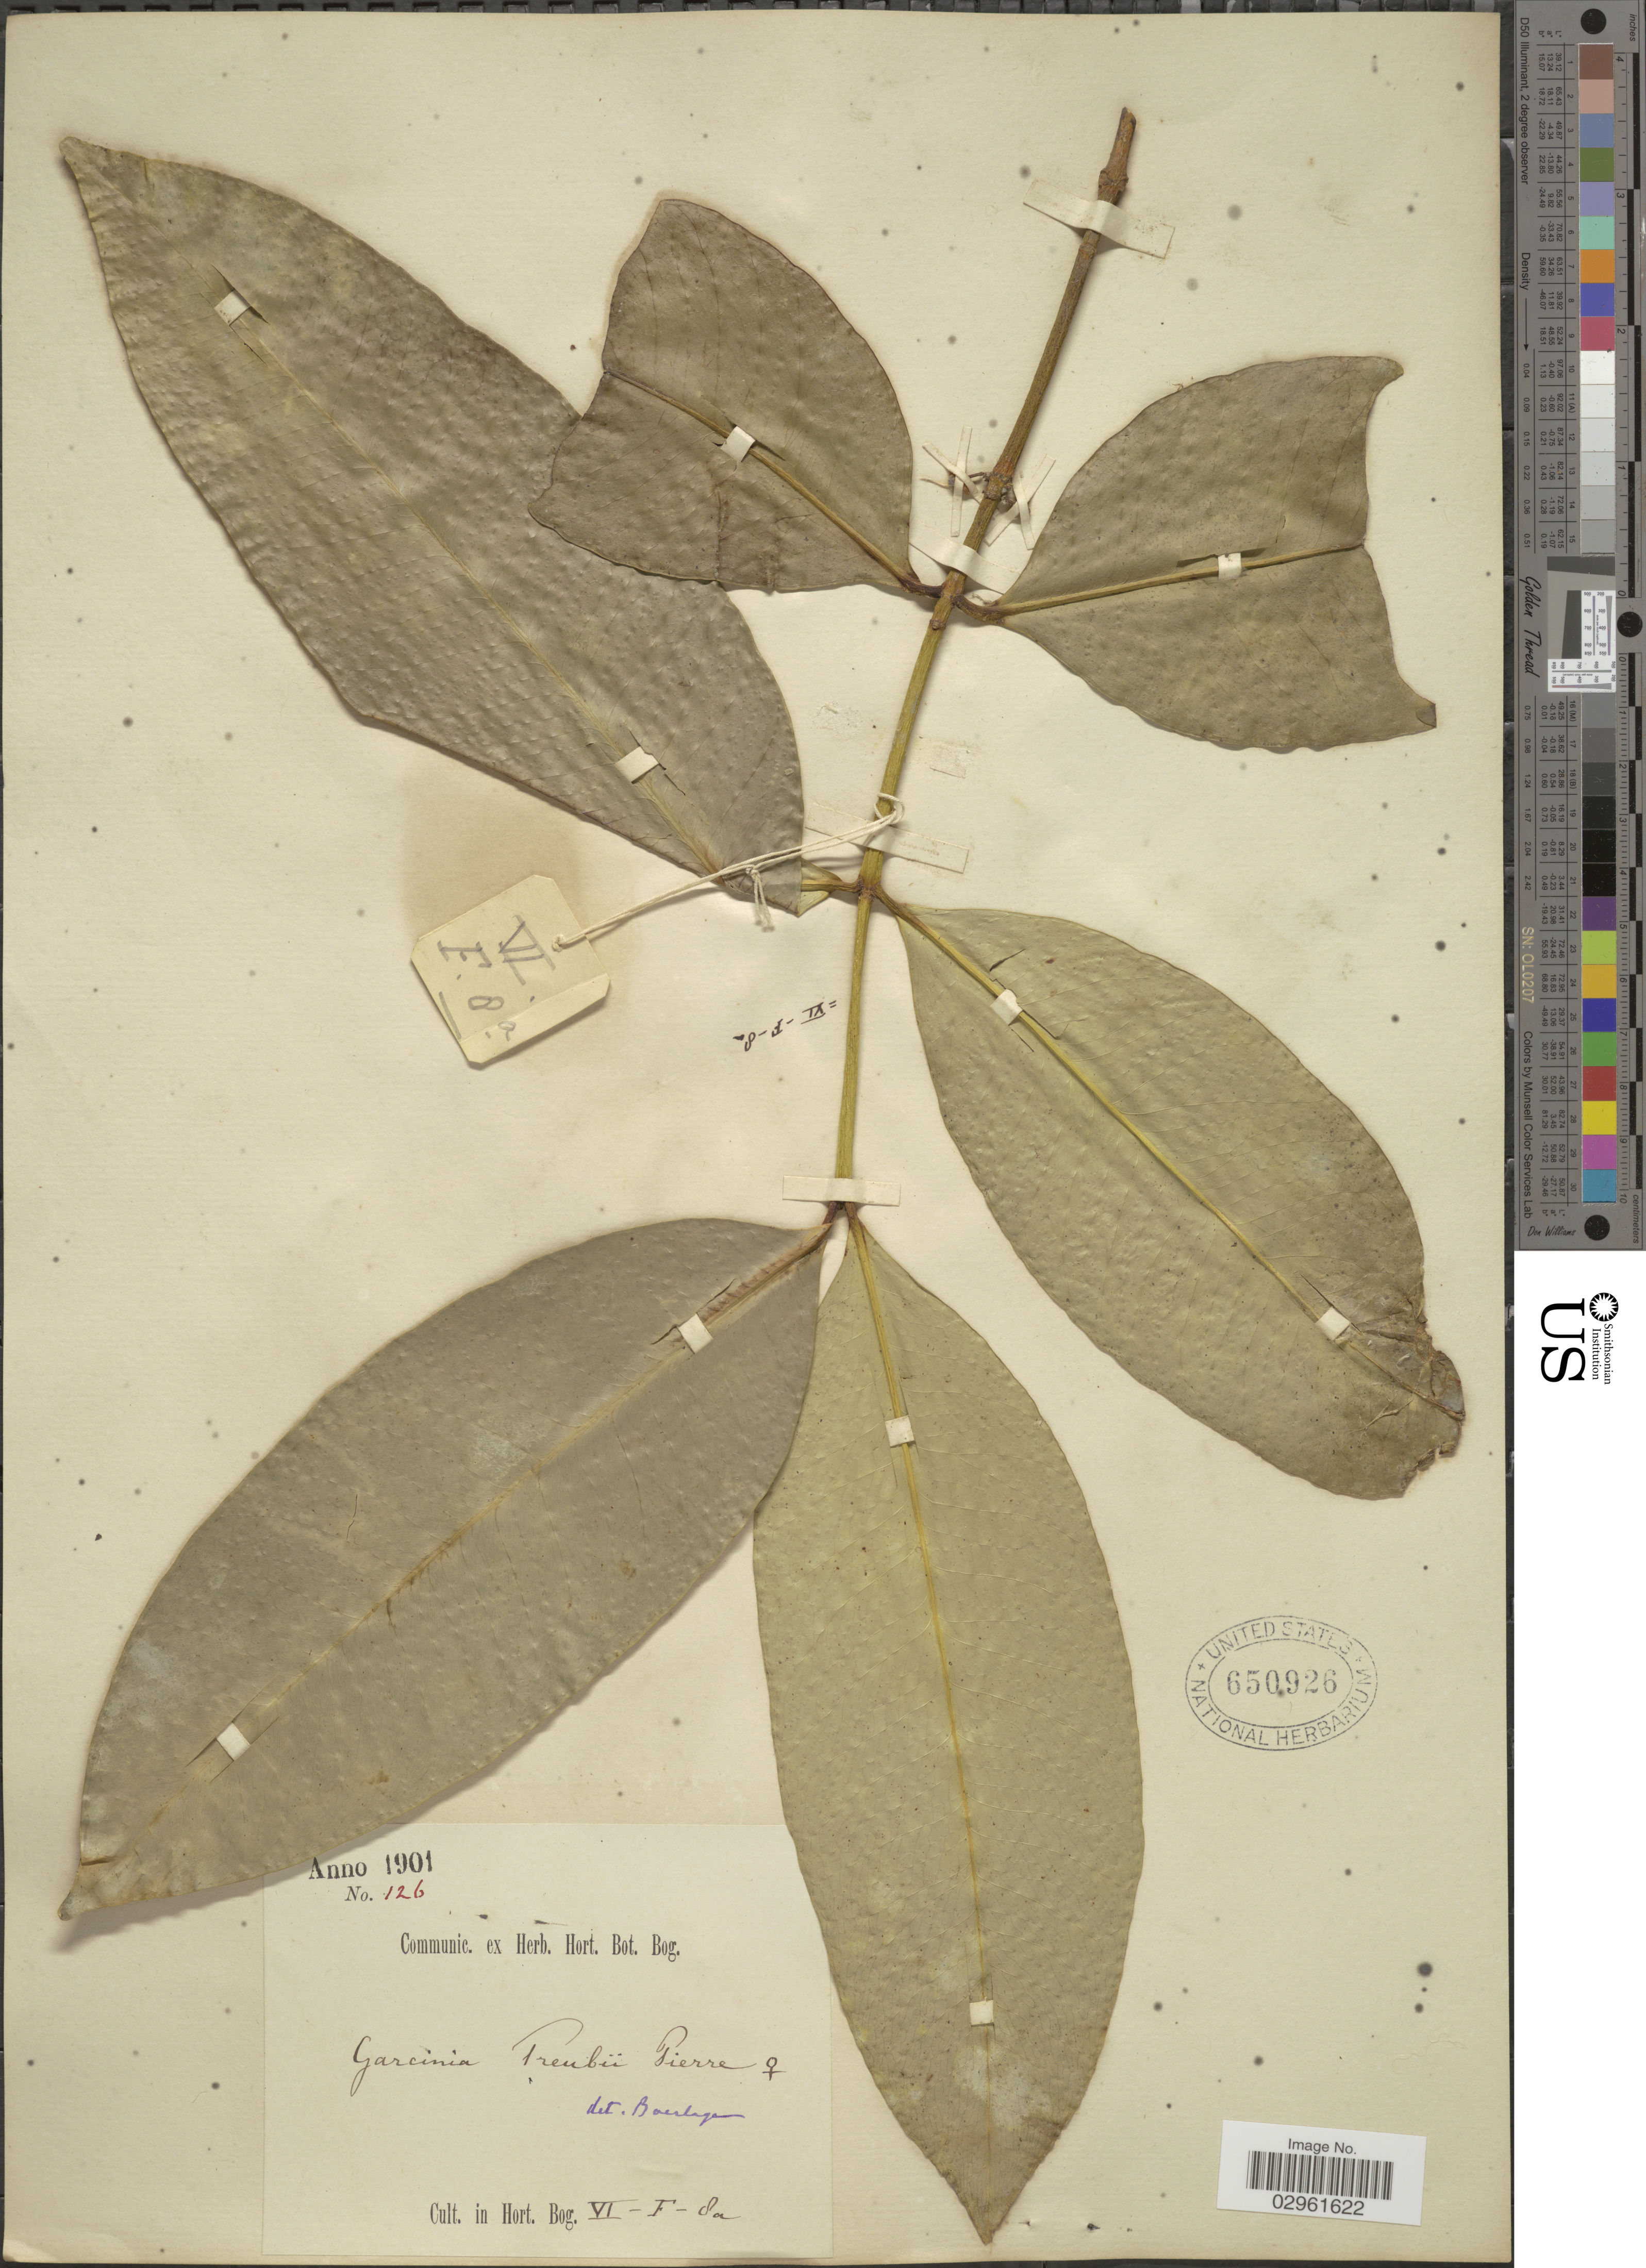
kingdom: Plantae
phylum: Tracheophyta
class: Magnoliopsida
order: Malpighiales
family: Clusiaceae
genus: Garcinia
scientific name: Garcinia treubii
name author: Pierre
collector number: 126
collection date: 1901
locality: In Hort. Bog. VI-F-8a [unsure placement]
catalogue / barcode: US 650926